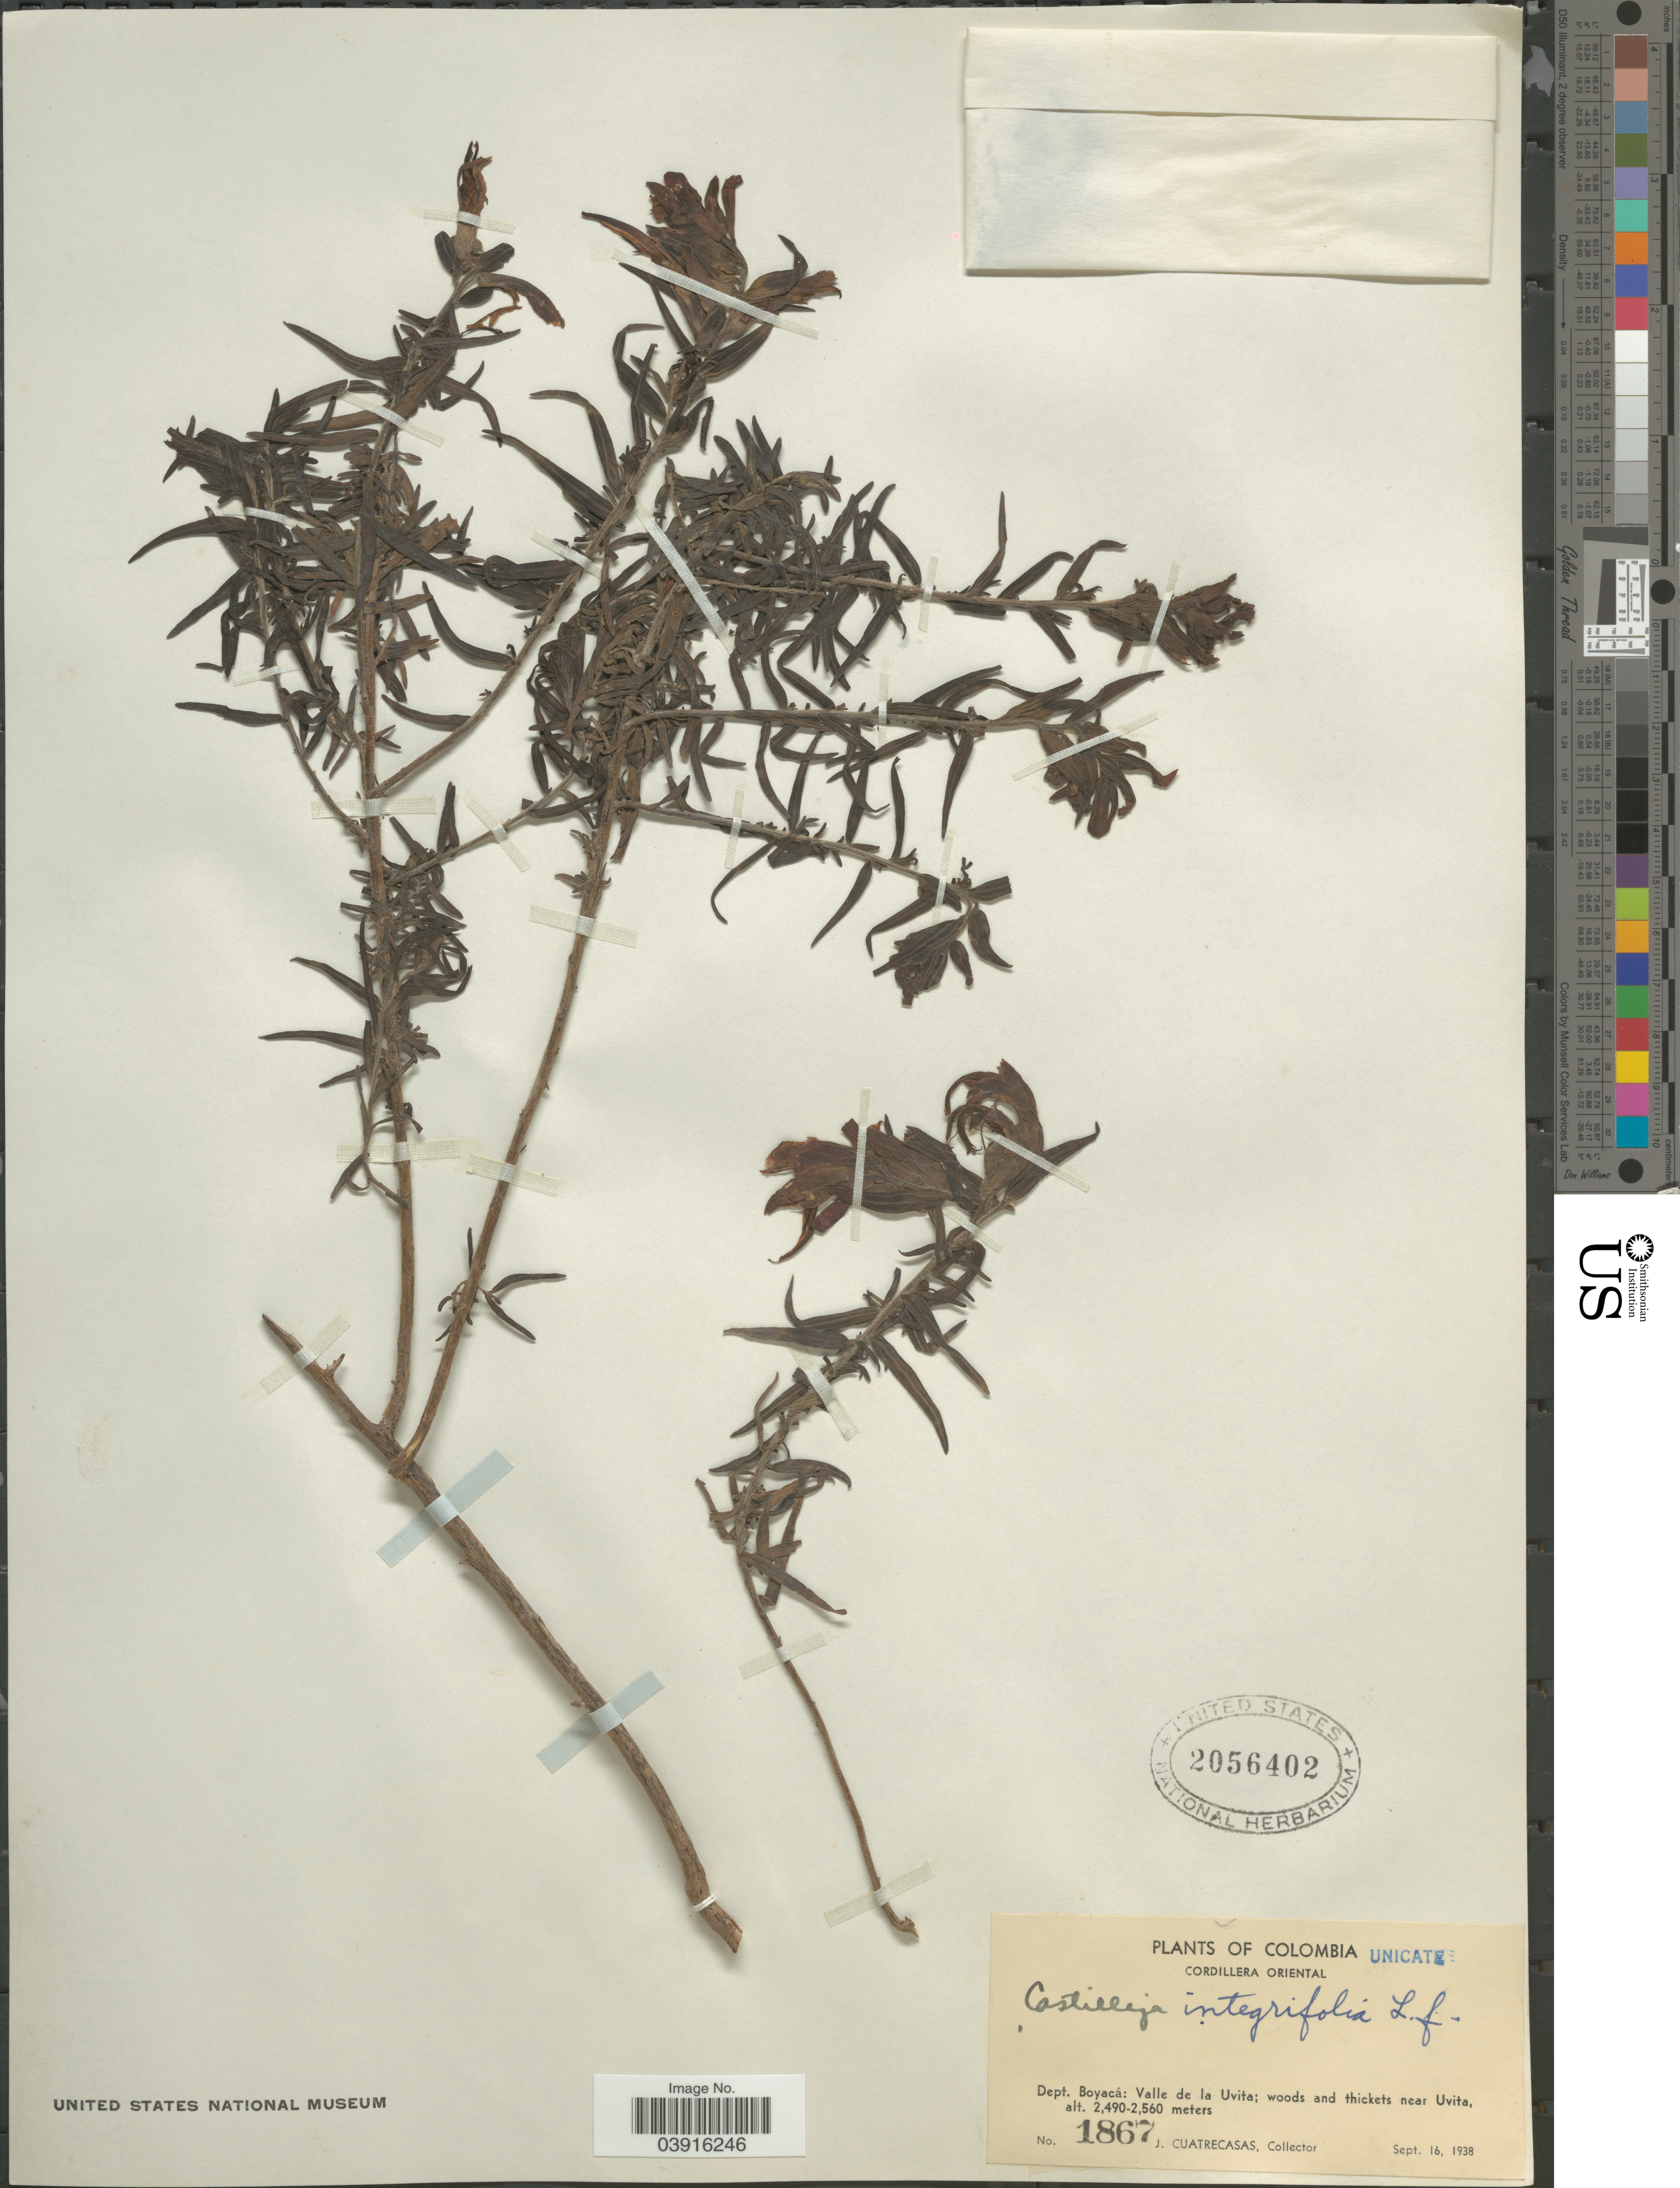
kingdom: Plantae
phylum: Tracheophyta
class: Magnoliopsida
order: Lamiales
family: Orobanchaceae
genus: Castilleja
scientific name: Castilleja fissifolia var. integrifolia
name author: (L. f.) Wedd.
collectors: J. Cuatrecasas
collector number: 1867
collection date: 1938-09-16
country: Colombia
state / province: Boyacá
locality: Cordillera Oriental. Dept. Boyacá: Valle de la Uvita; woods and thickets near Uvita.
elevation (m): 2490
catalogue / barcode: US 2056402